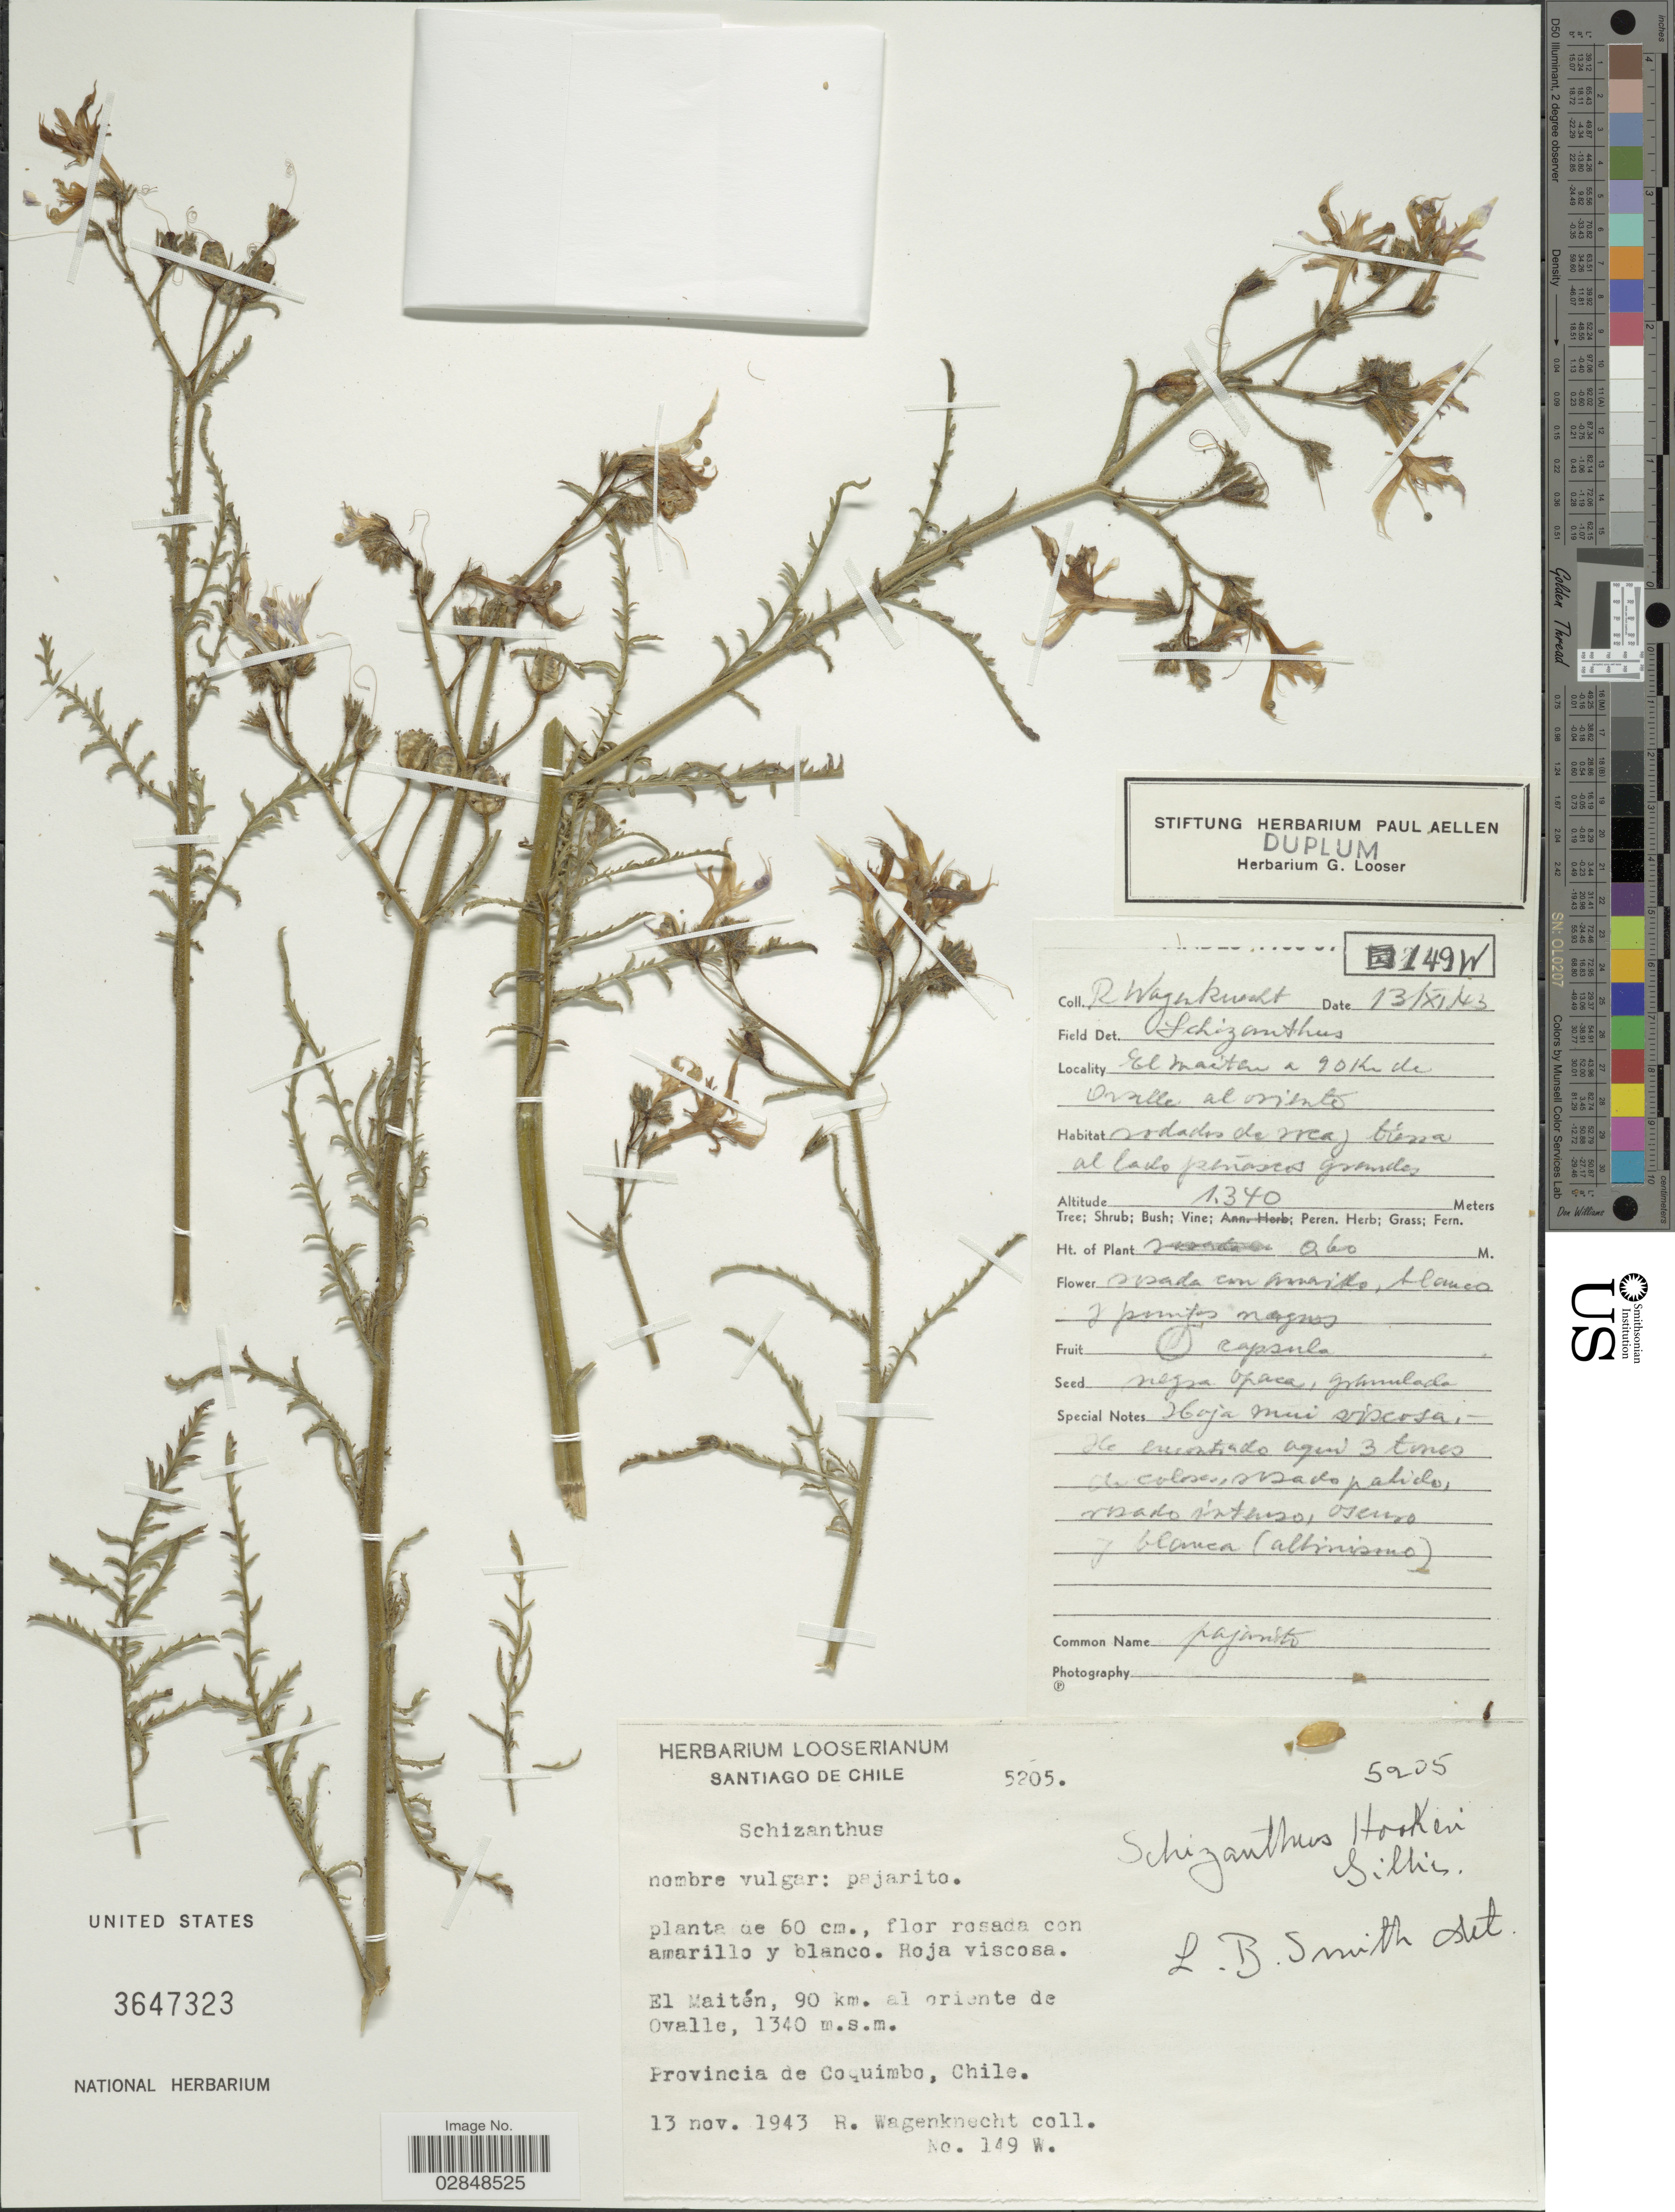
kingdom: Plantae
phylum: Tracheophyta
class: Magnoliopsida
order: Solanales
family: Solanaceae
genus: Schizanthus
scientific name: Schizanthus hookeri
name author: Gillies ex Graham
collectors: R. Wagenknecht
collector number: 149W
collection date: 1943-11-13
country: Chile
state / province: Coquimbo (IV)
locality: El Maitén, 90 km. al oriente de Ovalle.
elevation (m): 1340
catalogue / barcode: US 3647323